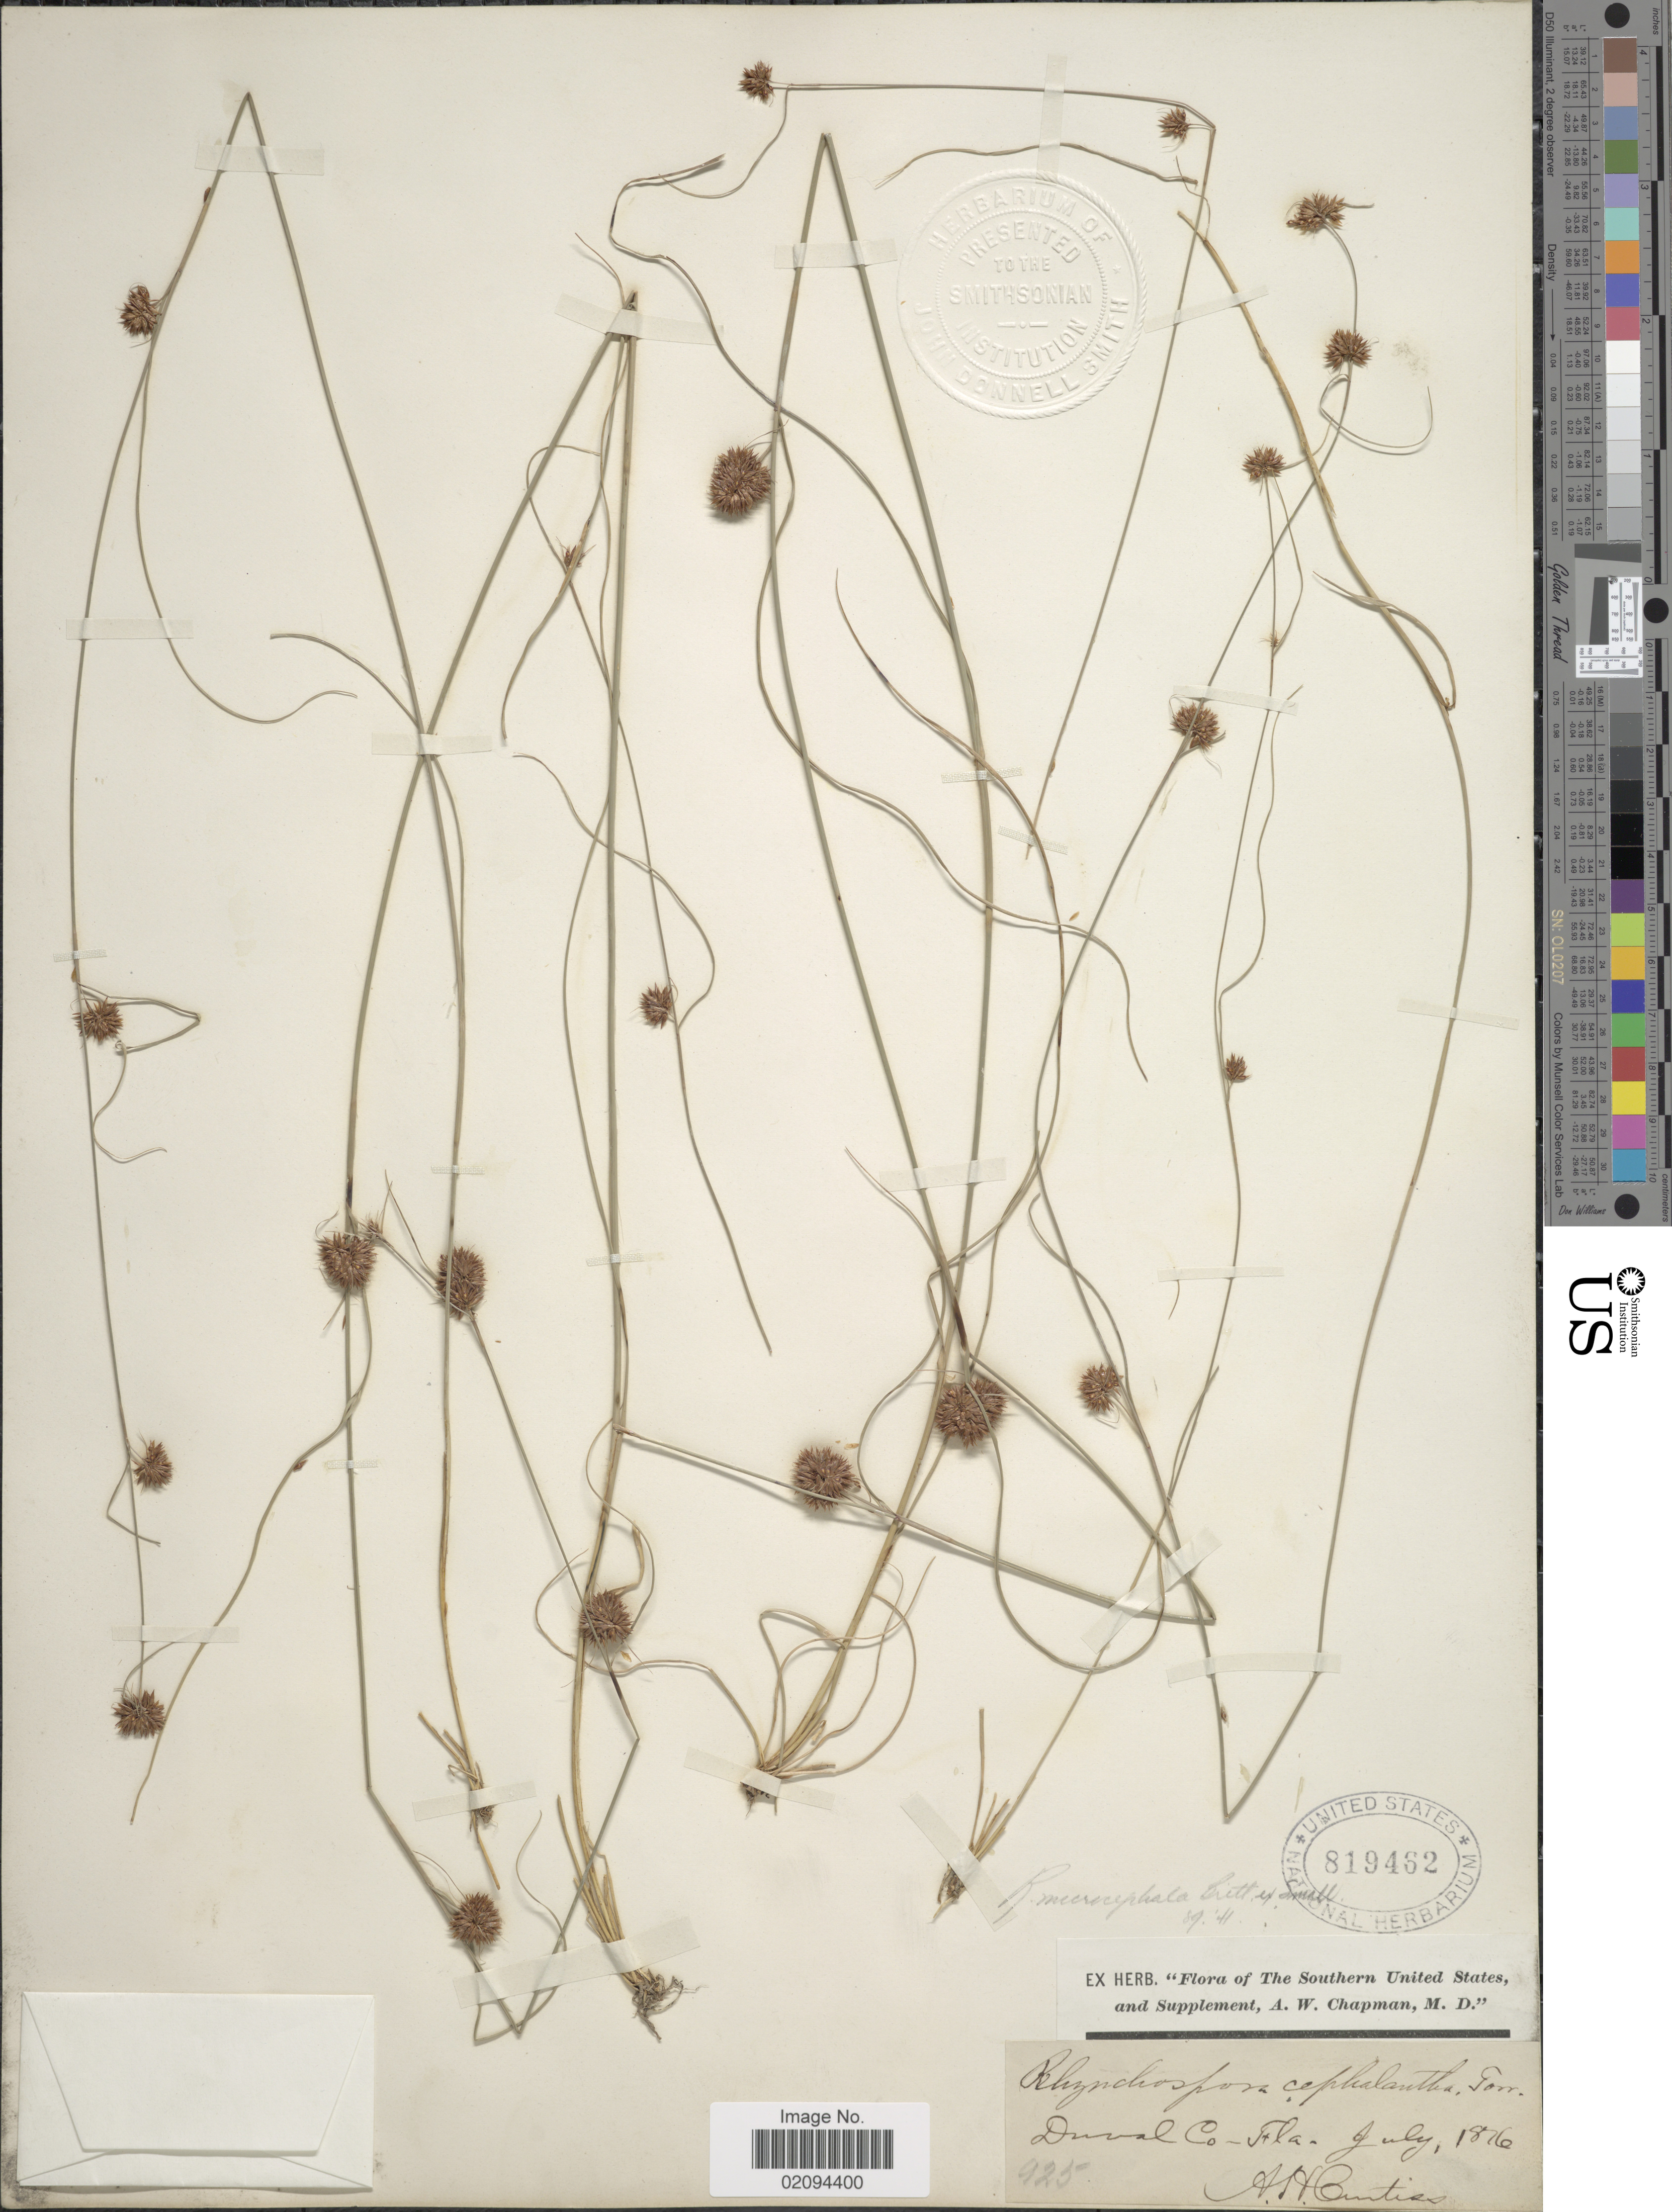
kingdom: Plantae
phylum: Tracheophyta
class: Liliopsida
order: Poales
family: Cyperaceae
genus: Rhynchospora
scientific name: Rhynchospora microcephala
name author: (Britton) Britton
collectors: A. H. Curtiss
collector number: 925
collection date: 1876-07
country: United States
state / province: Florida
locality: Duval Co.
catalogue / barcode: US 819462